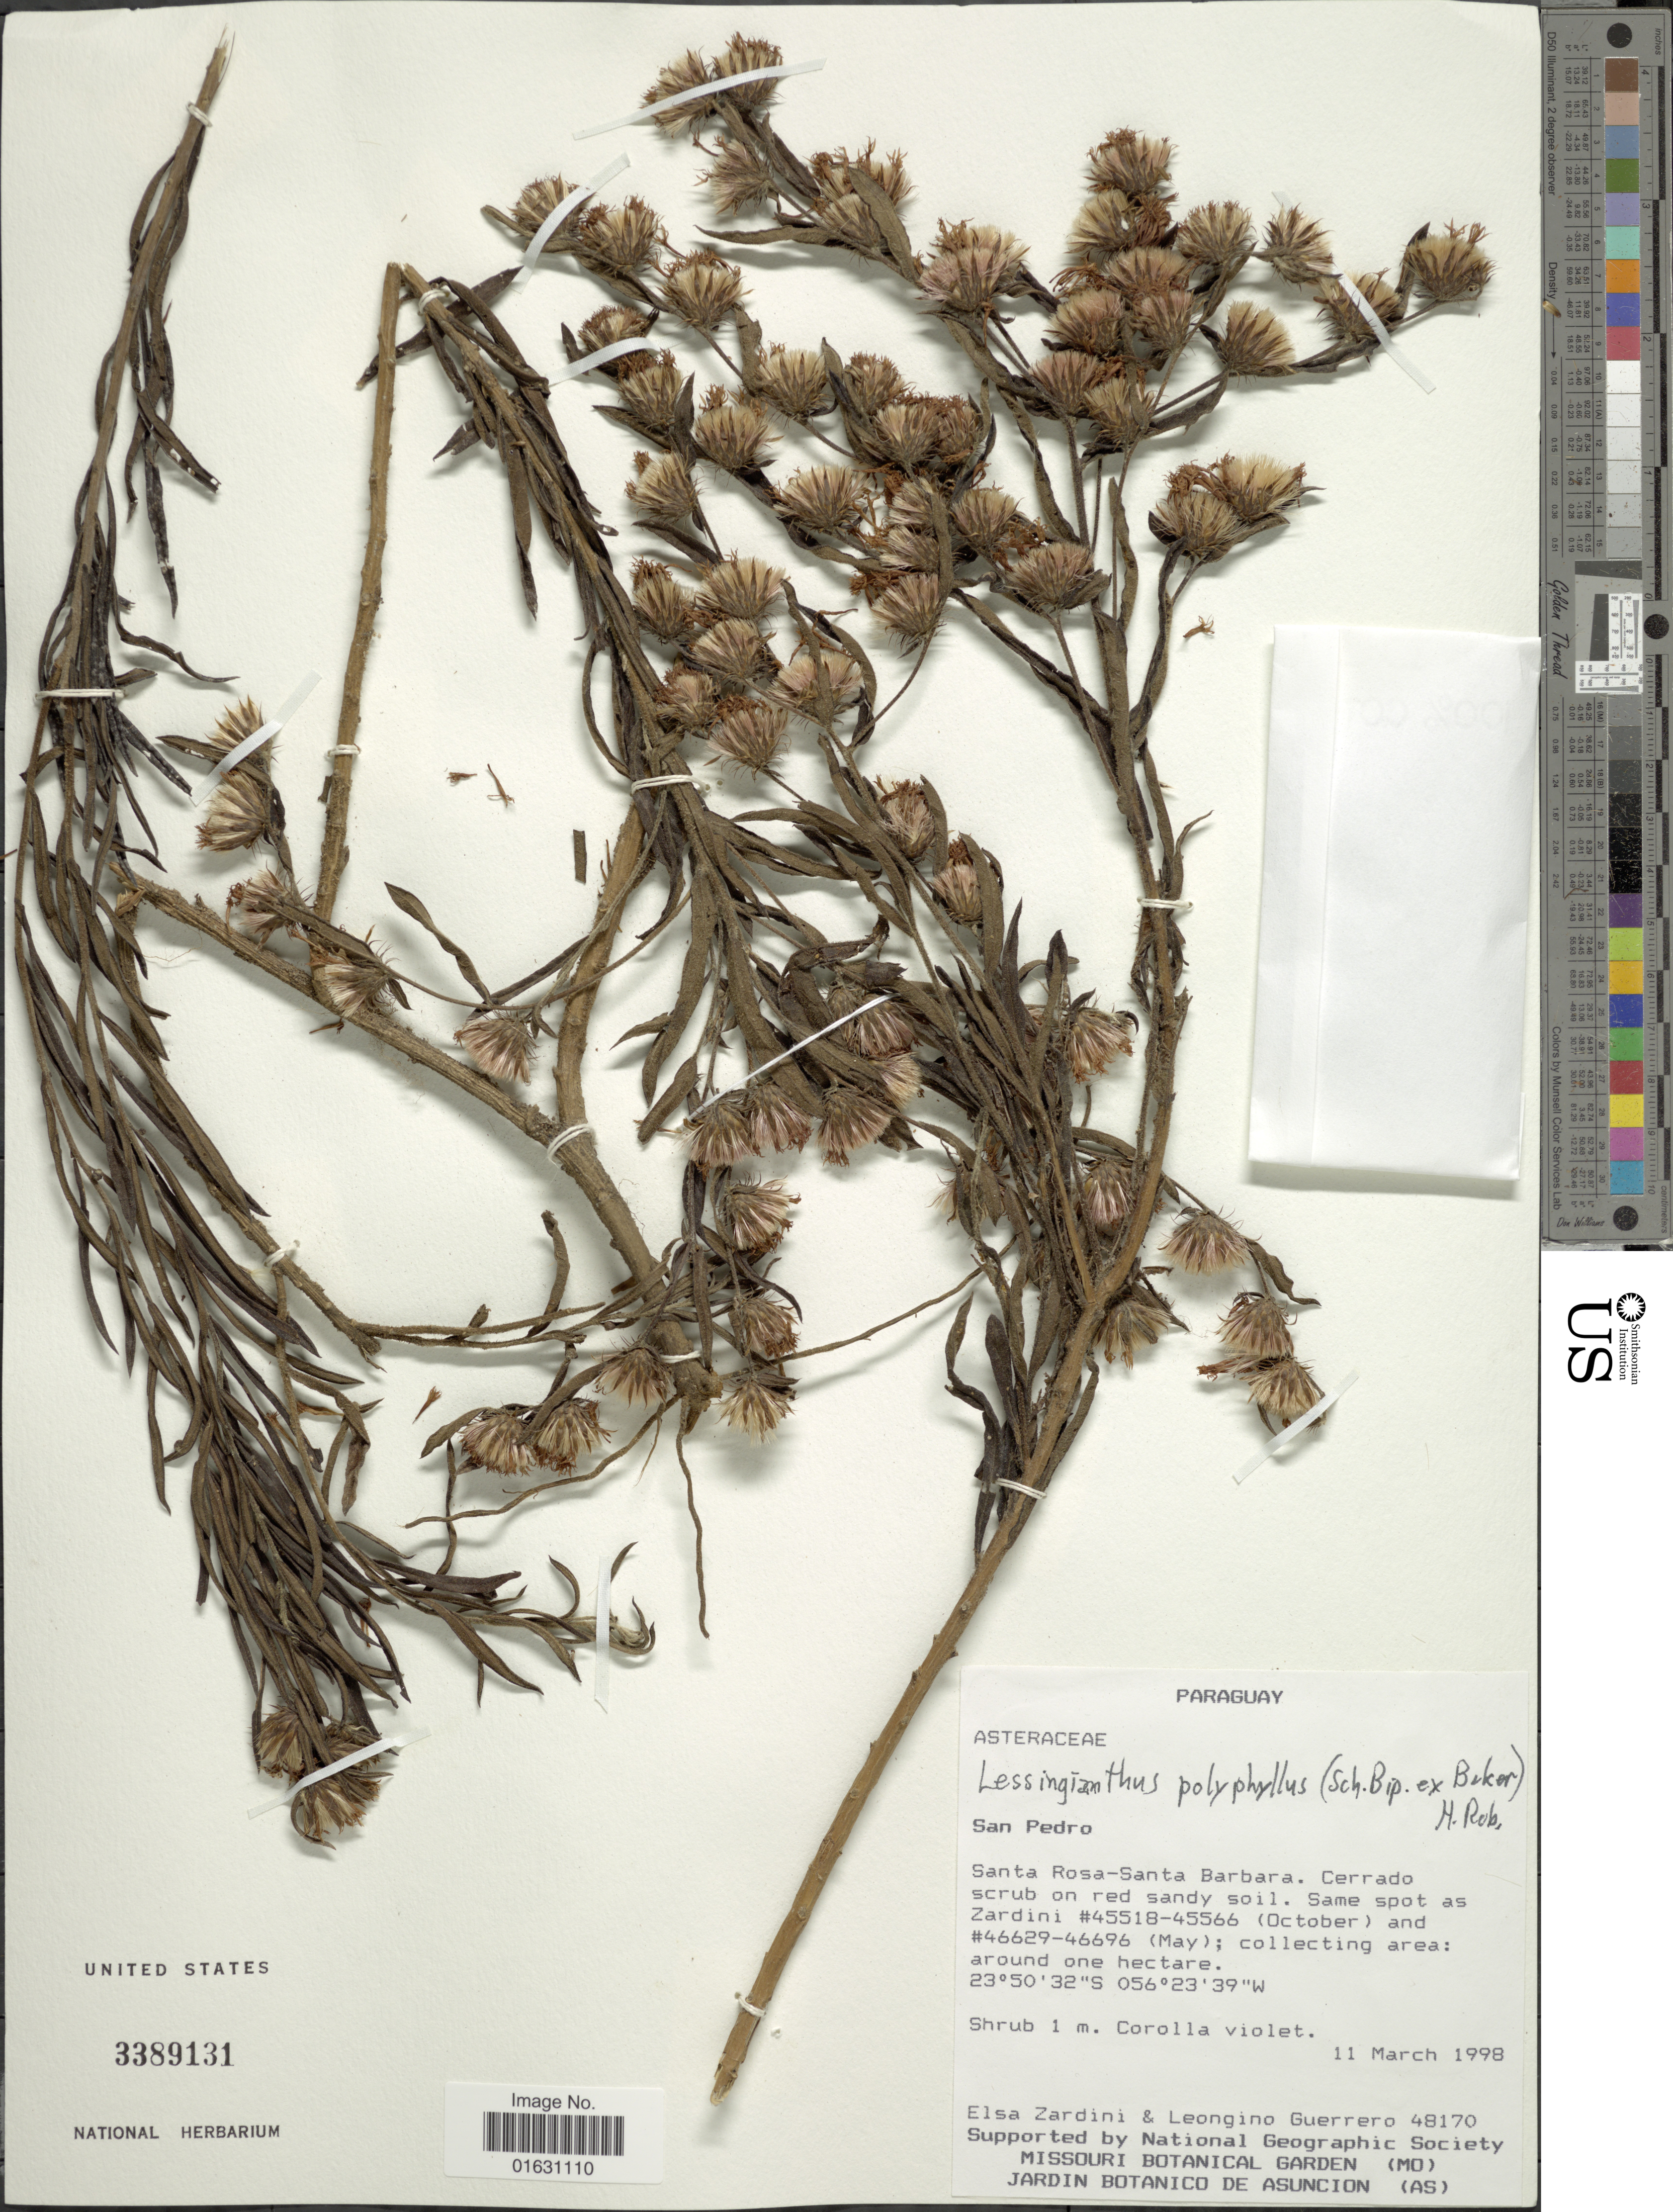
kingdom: Plantae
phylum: Tracheophyta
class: Magnoliopsida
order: Asterales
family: Asteraceae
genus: Lessingianthus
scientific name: Lessingianthus polyphyllus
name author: (Sch. Bip. ex Baker) H. Rob.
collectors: E. M. Zardini & L. Guerrero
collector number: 48170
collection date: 1998-03-11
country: Paraguay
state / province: San Pedro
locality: San Pedro, Santa Rosa-Santa Barbara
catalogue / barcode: US 3389131